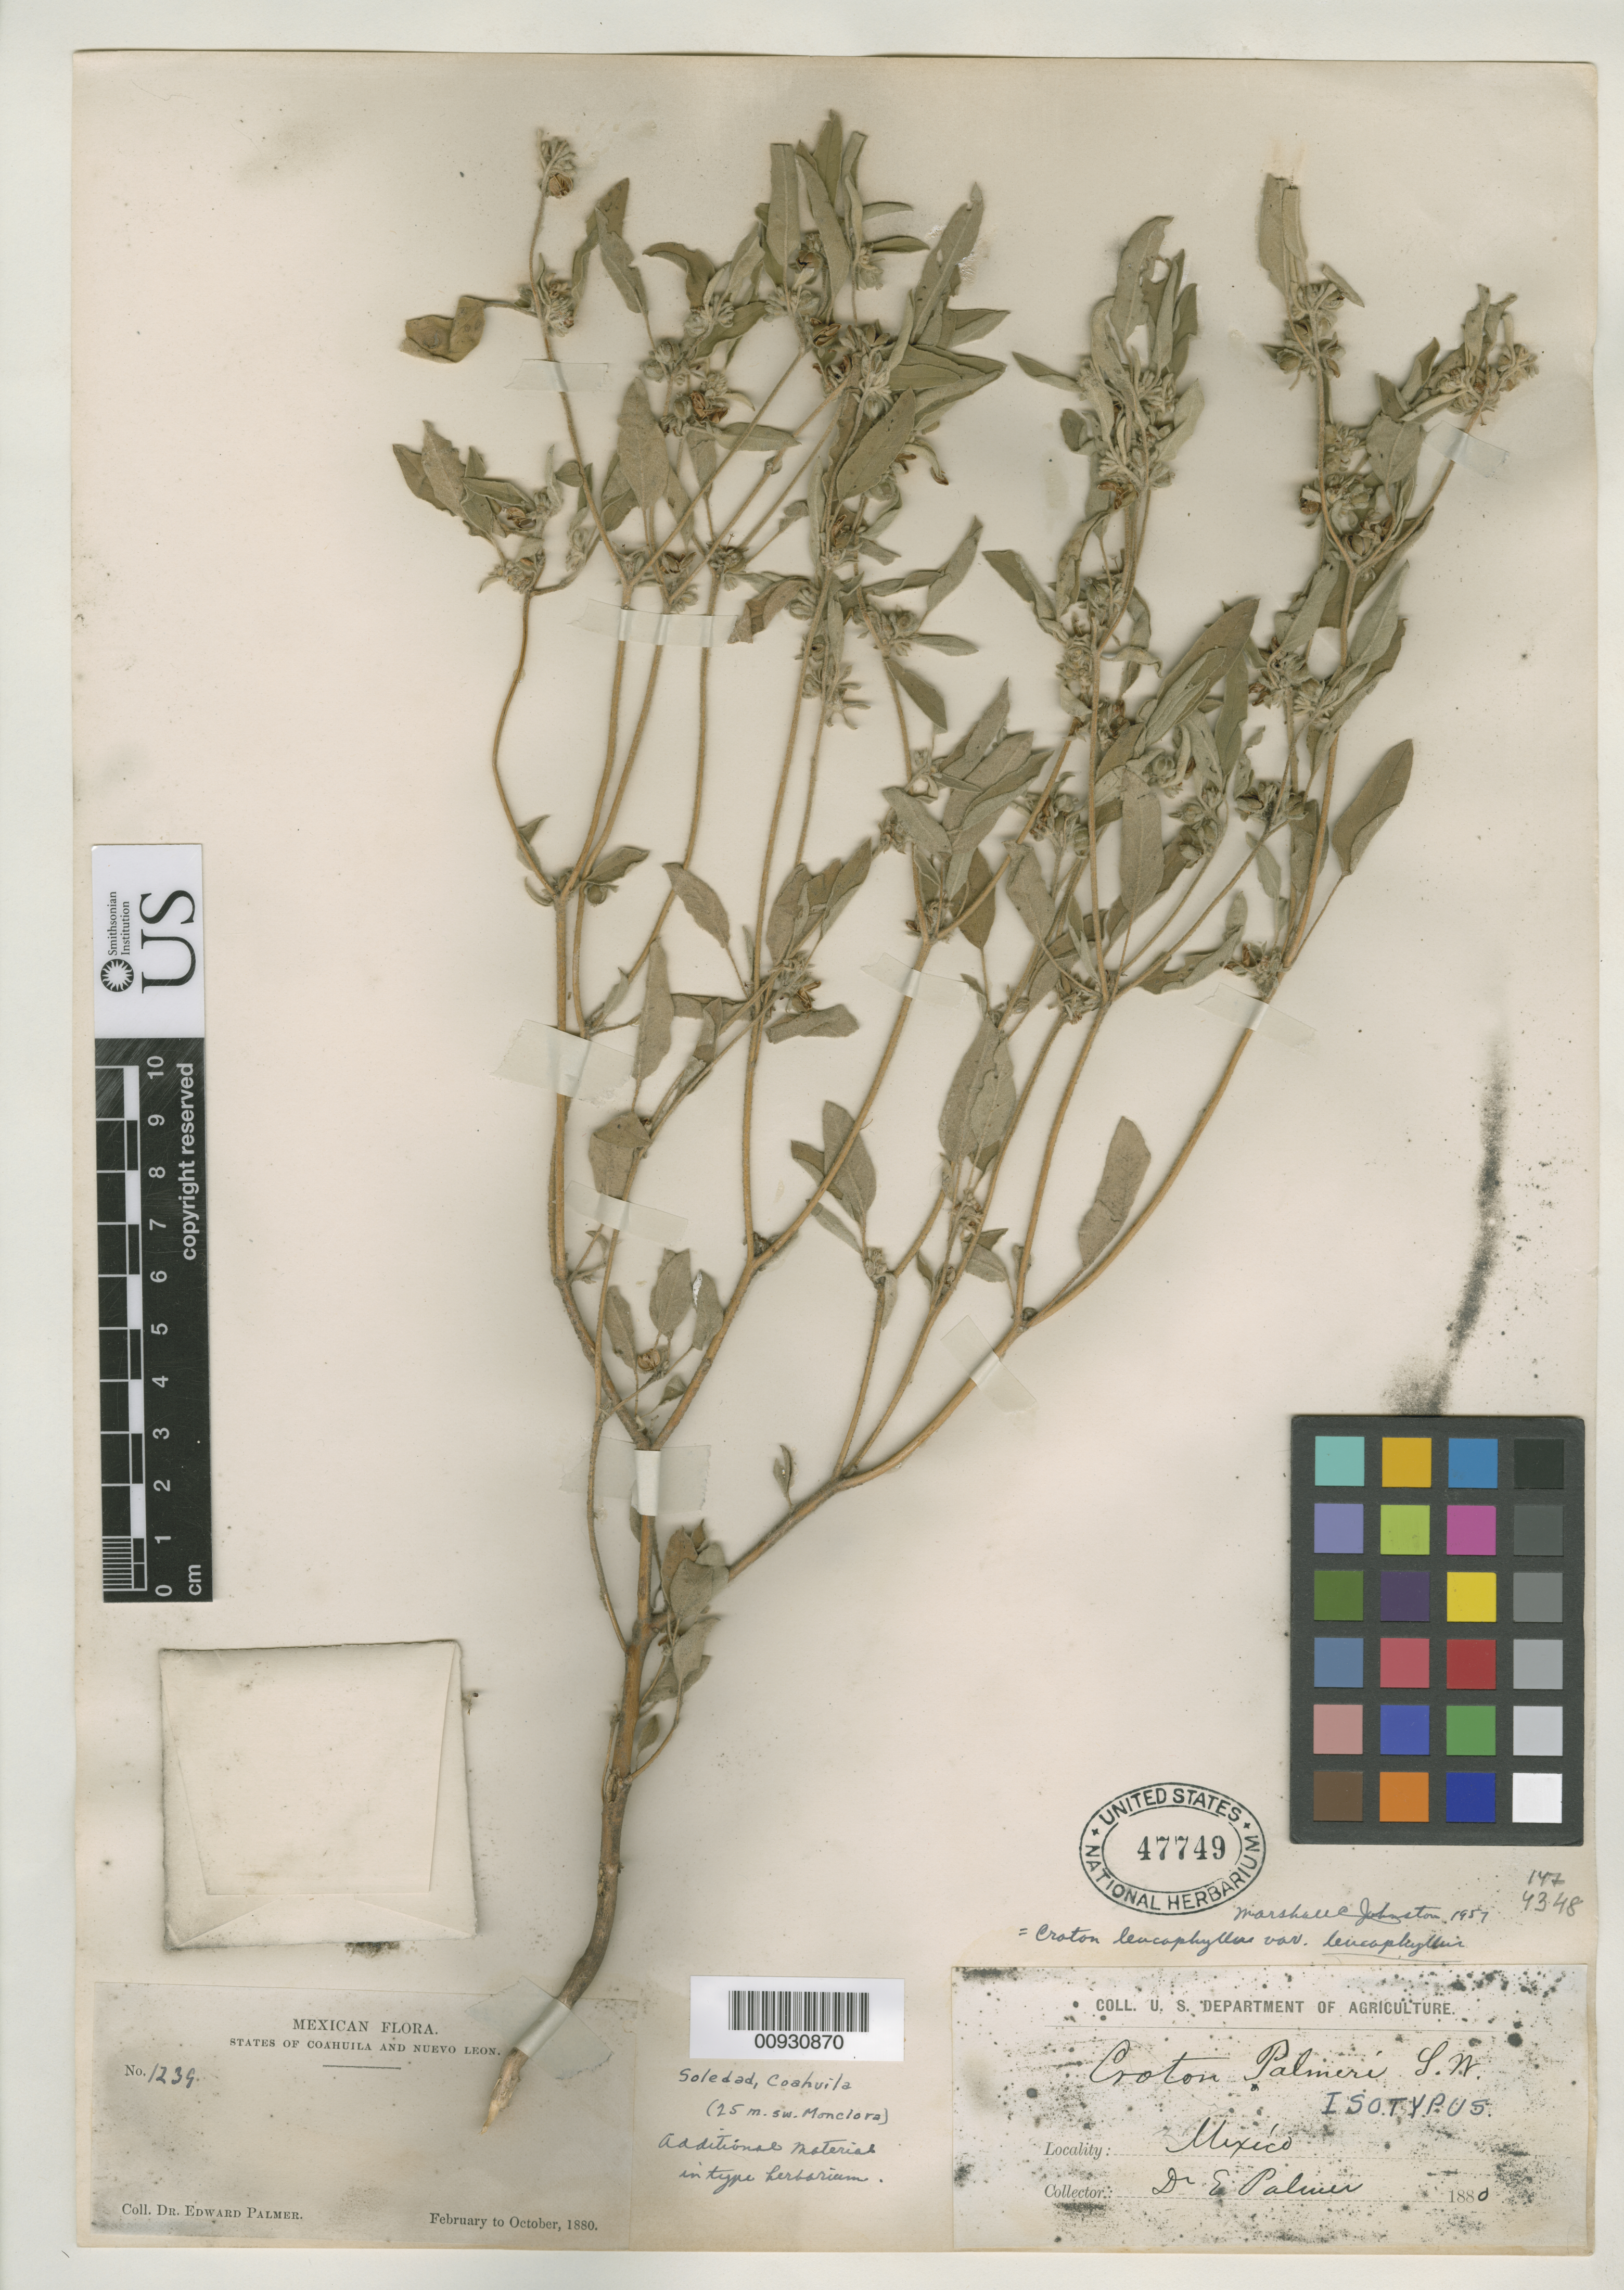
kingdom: Plantae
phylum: Tracheophyta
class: Magnoliopsida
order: Malpighiales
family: Euphorbiaceae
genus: Croton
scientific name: Croton palmeri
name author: S. Watson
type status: Isotype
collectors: E. Palmer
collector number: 1239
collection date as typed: Feb 1880 to -- Oct 1880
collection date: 1880-02/1880-10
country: Mexico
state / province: Coahuila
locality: Soledad.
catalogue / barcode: US 47749